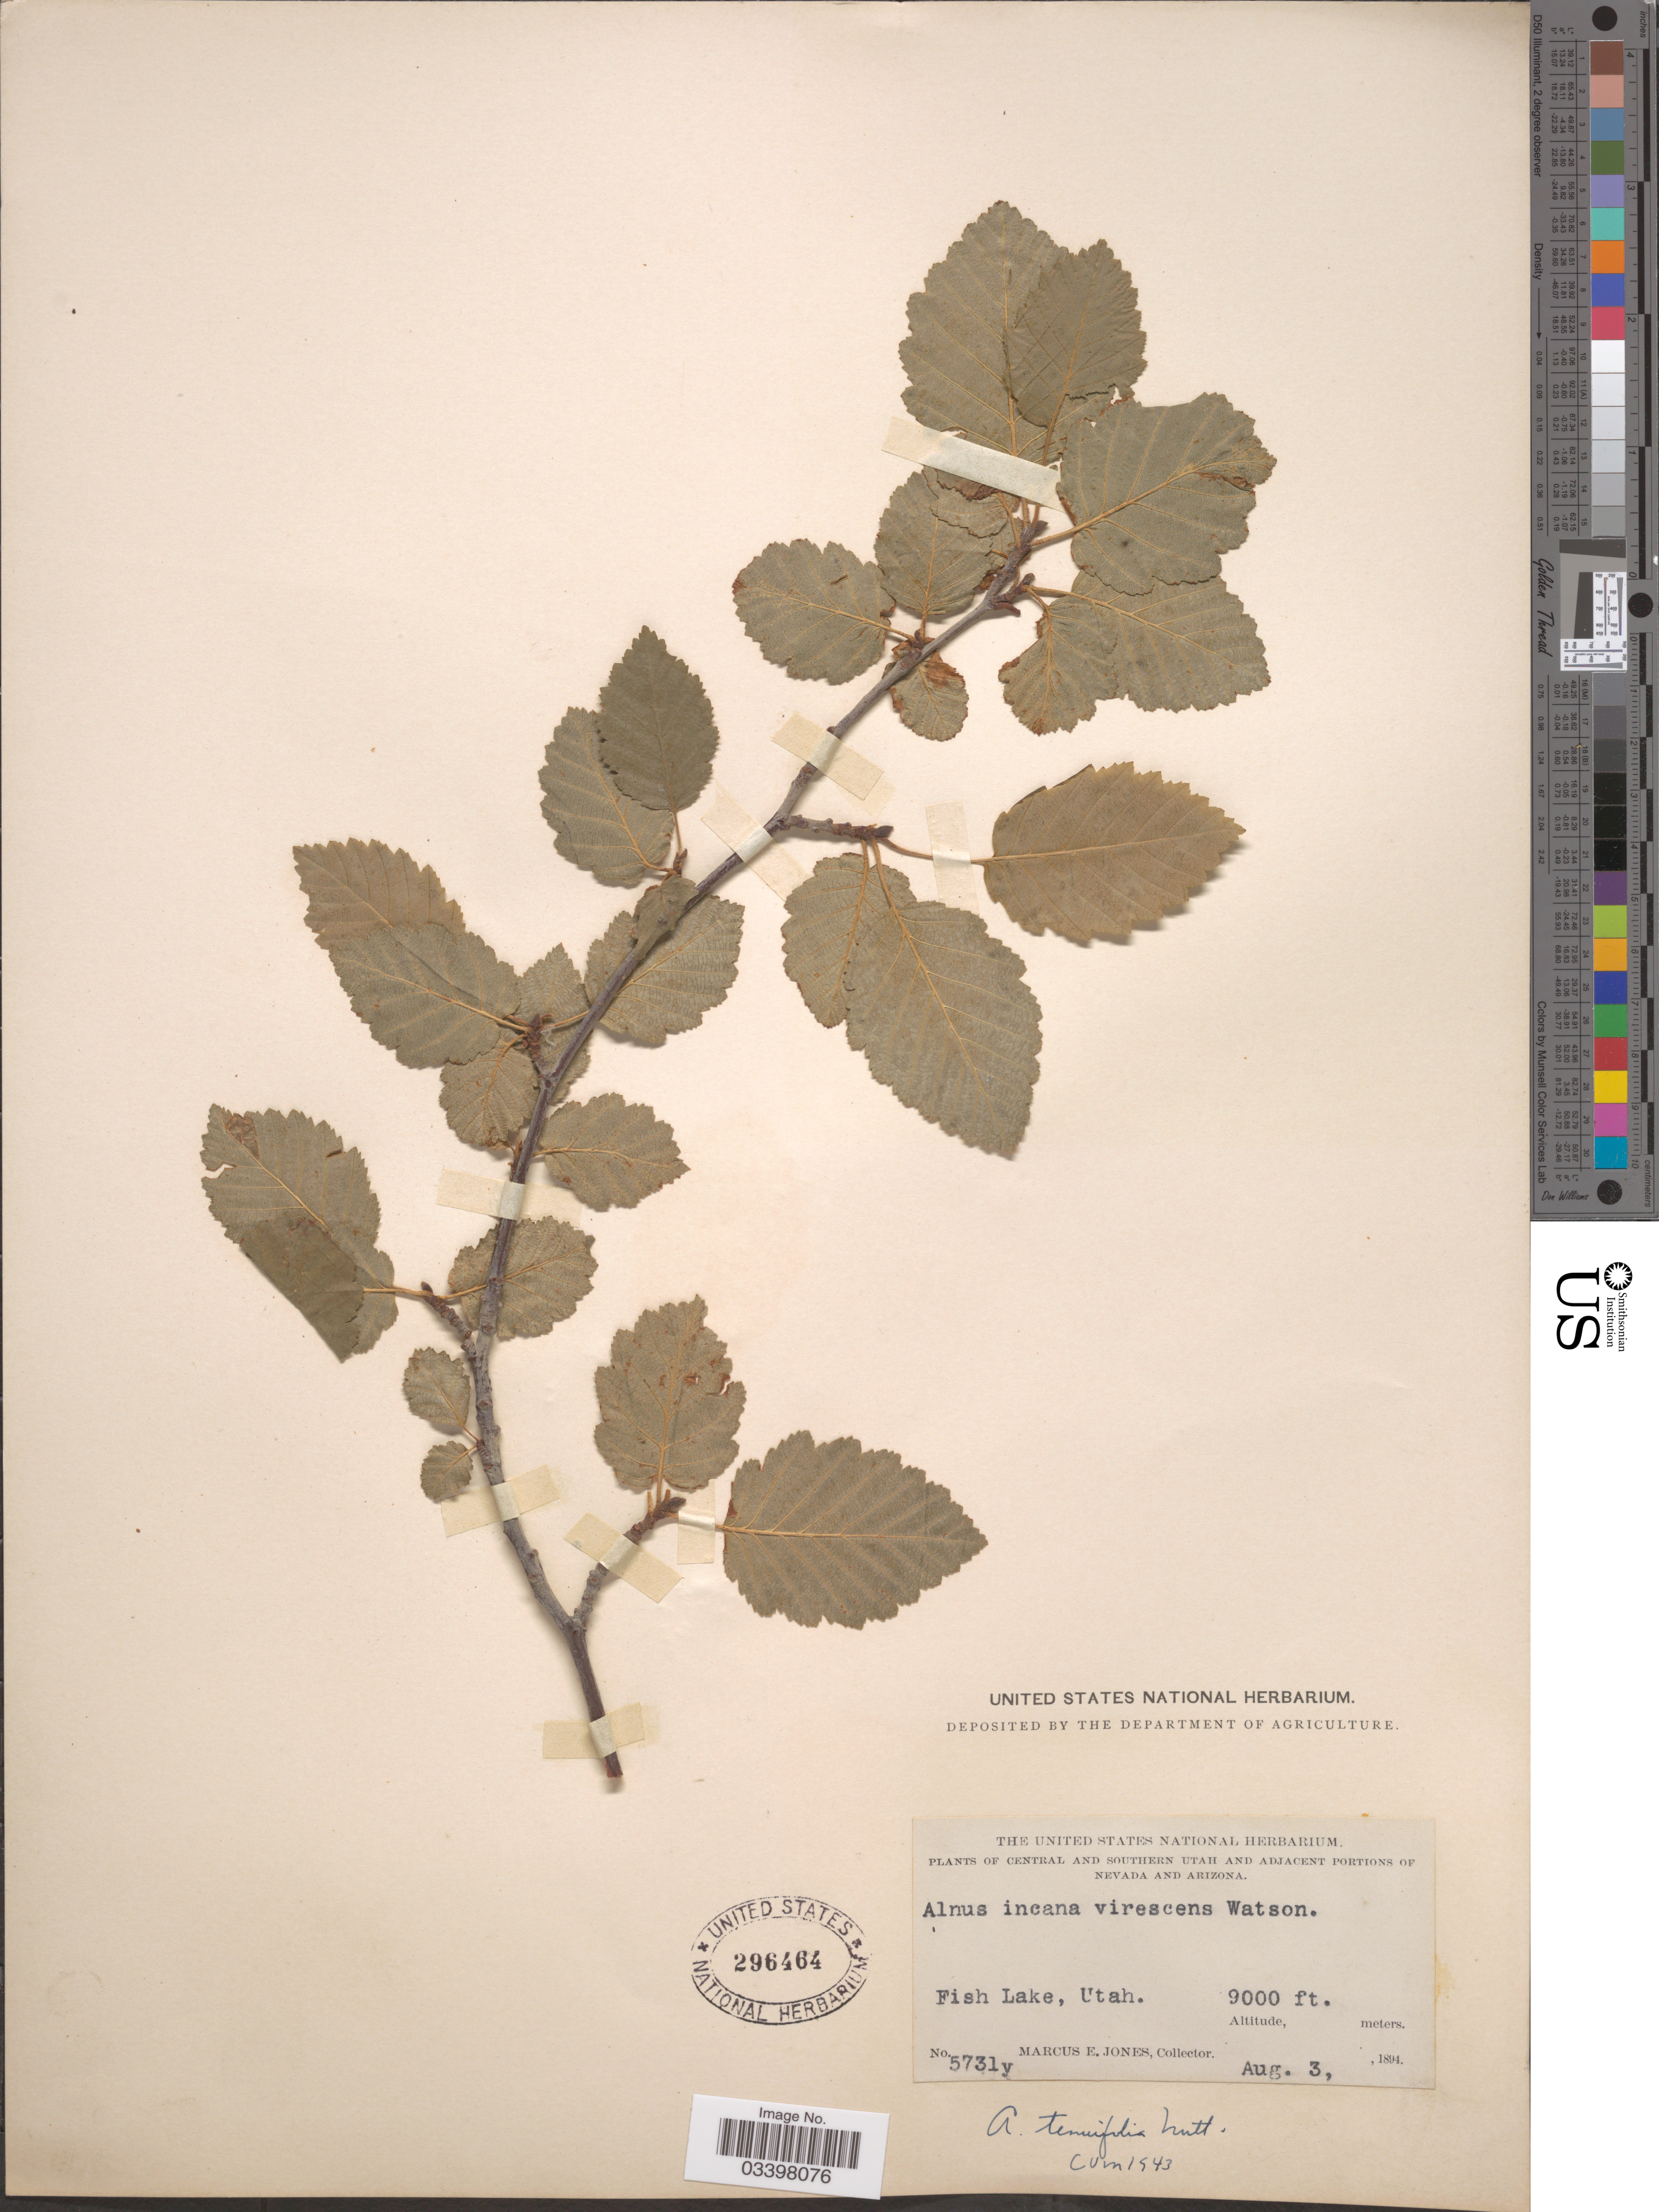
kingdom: Plantae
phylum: Tracheophyta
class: Magnoliopsida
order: Fagales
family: Betulaceae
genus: Alnus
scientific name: Alnus tenuifolia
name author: Nutt.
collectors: M. E. Jones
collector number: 5731y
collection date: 1894-08-03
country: United States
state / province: Utah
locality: Central and Southern Utah. Fish Lake.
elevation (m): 2743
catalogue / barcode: US 296464